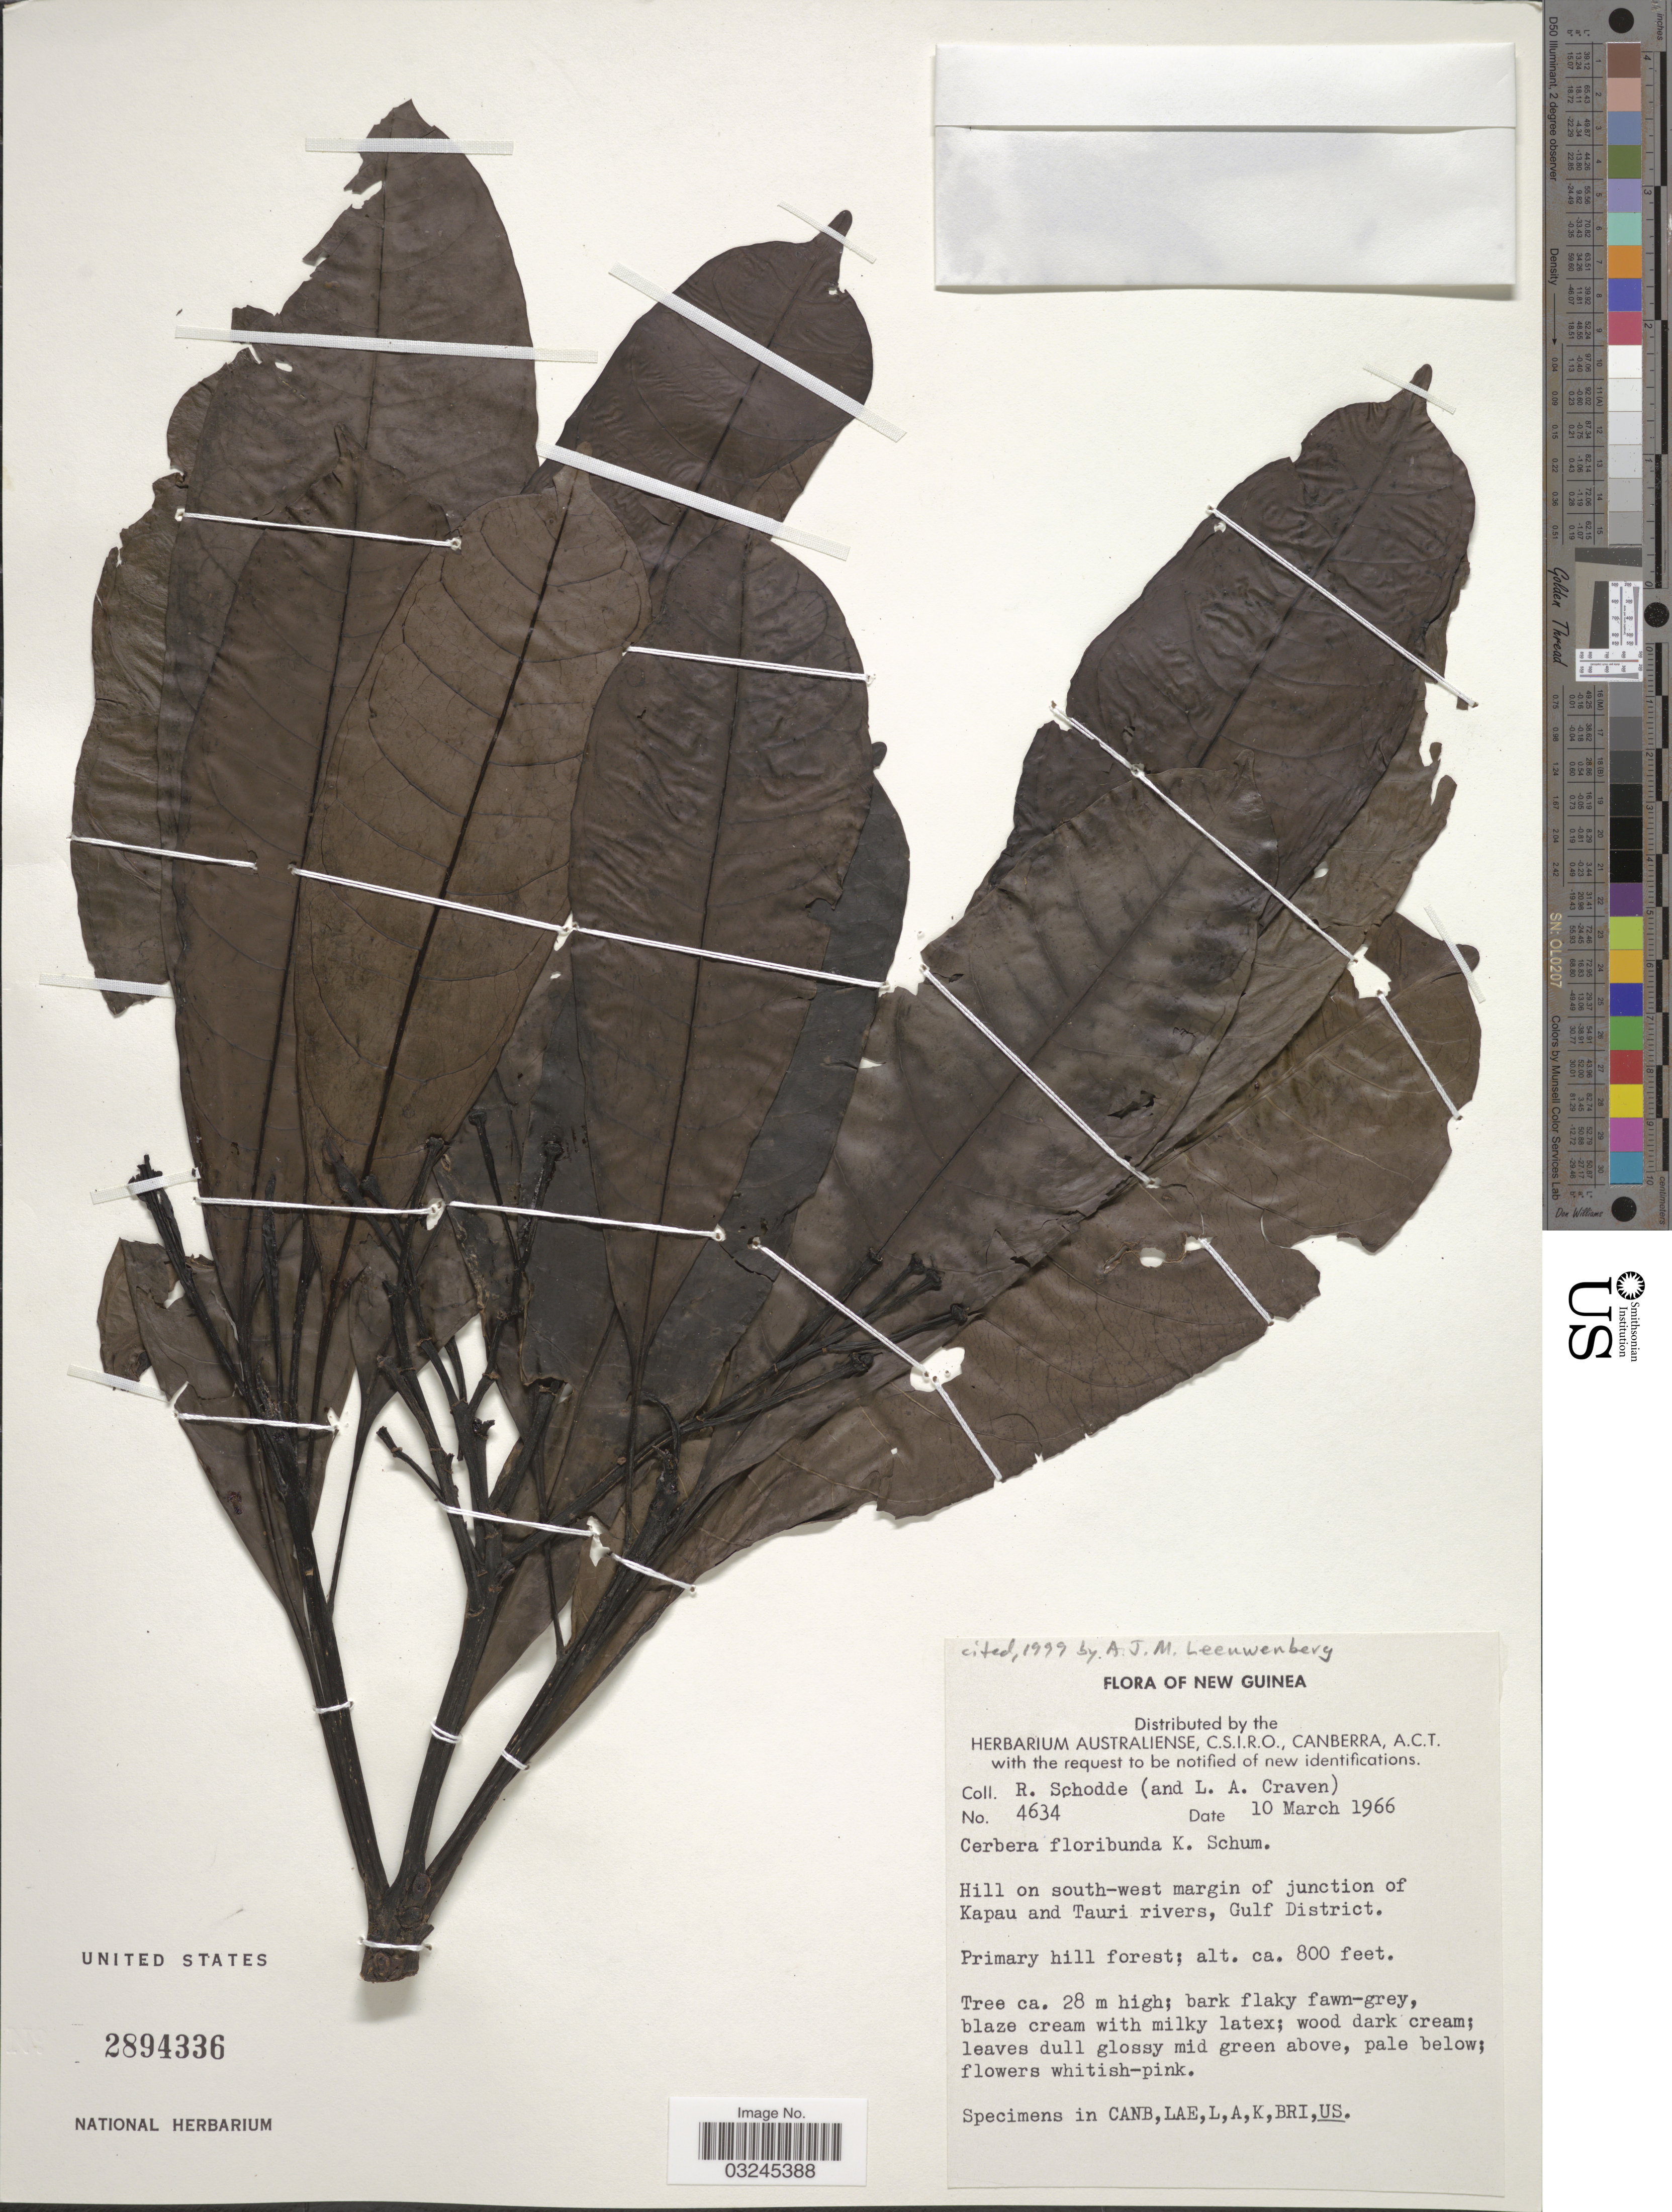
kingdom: Plantae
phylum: Tracheophyta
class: Magnoliopsida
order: Gentianales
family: Apocynaceae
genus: Cerbera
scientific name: Cerbera floribunda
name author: K. Schum.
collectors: R. Schodde & L. A. Craven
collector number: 4634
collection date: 1966-03-10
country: Papua New Guinea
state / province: Gulf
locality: New Guinea. Hill on south-west margin of junction of Kapau and Tauri rivers, Gulf District.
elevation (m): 244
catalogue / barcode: US 2894336